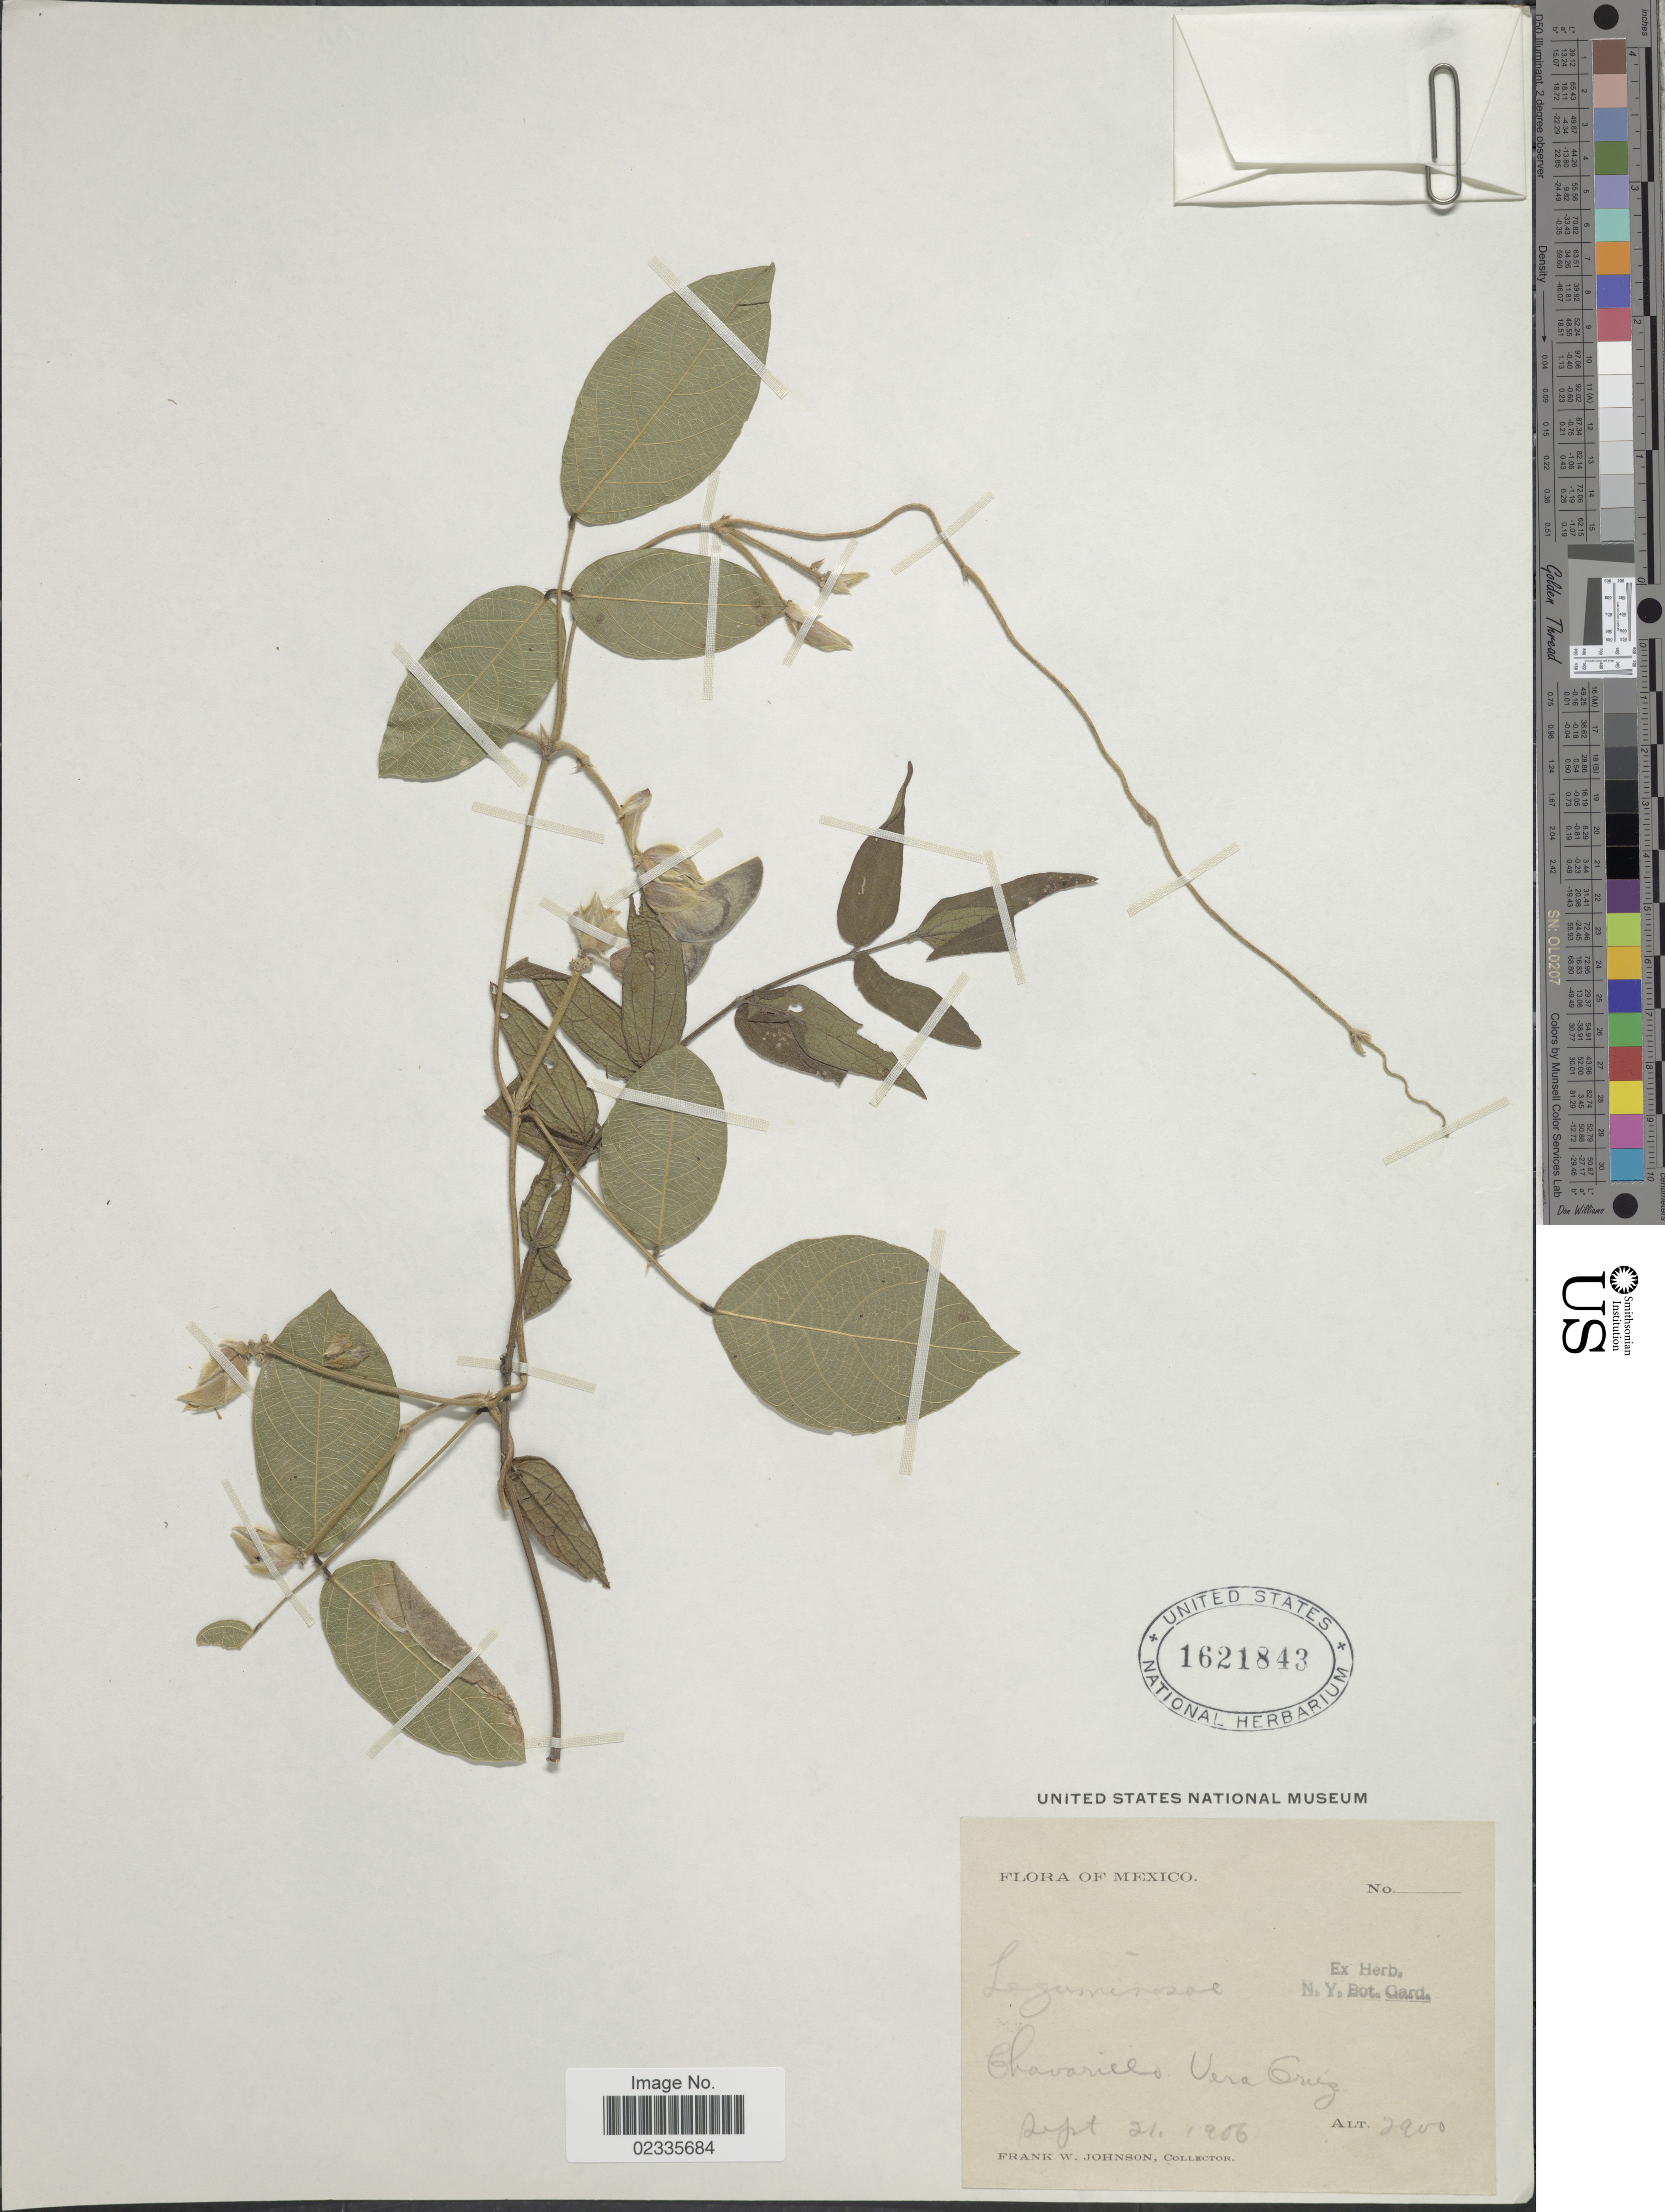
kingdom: Plantae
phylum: Tracheophyta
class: Magnoliopsida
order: Fabales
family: Fabaceae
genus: Centrosema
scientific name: Centrosema sp.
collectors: F. W. Johnson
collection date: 1906-09-21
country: Mexico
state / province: Veracruz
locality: Chavarillo, Vera Cruz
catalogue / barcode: US 1621843